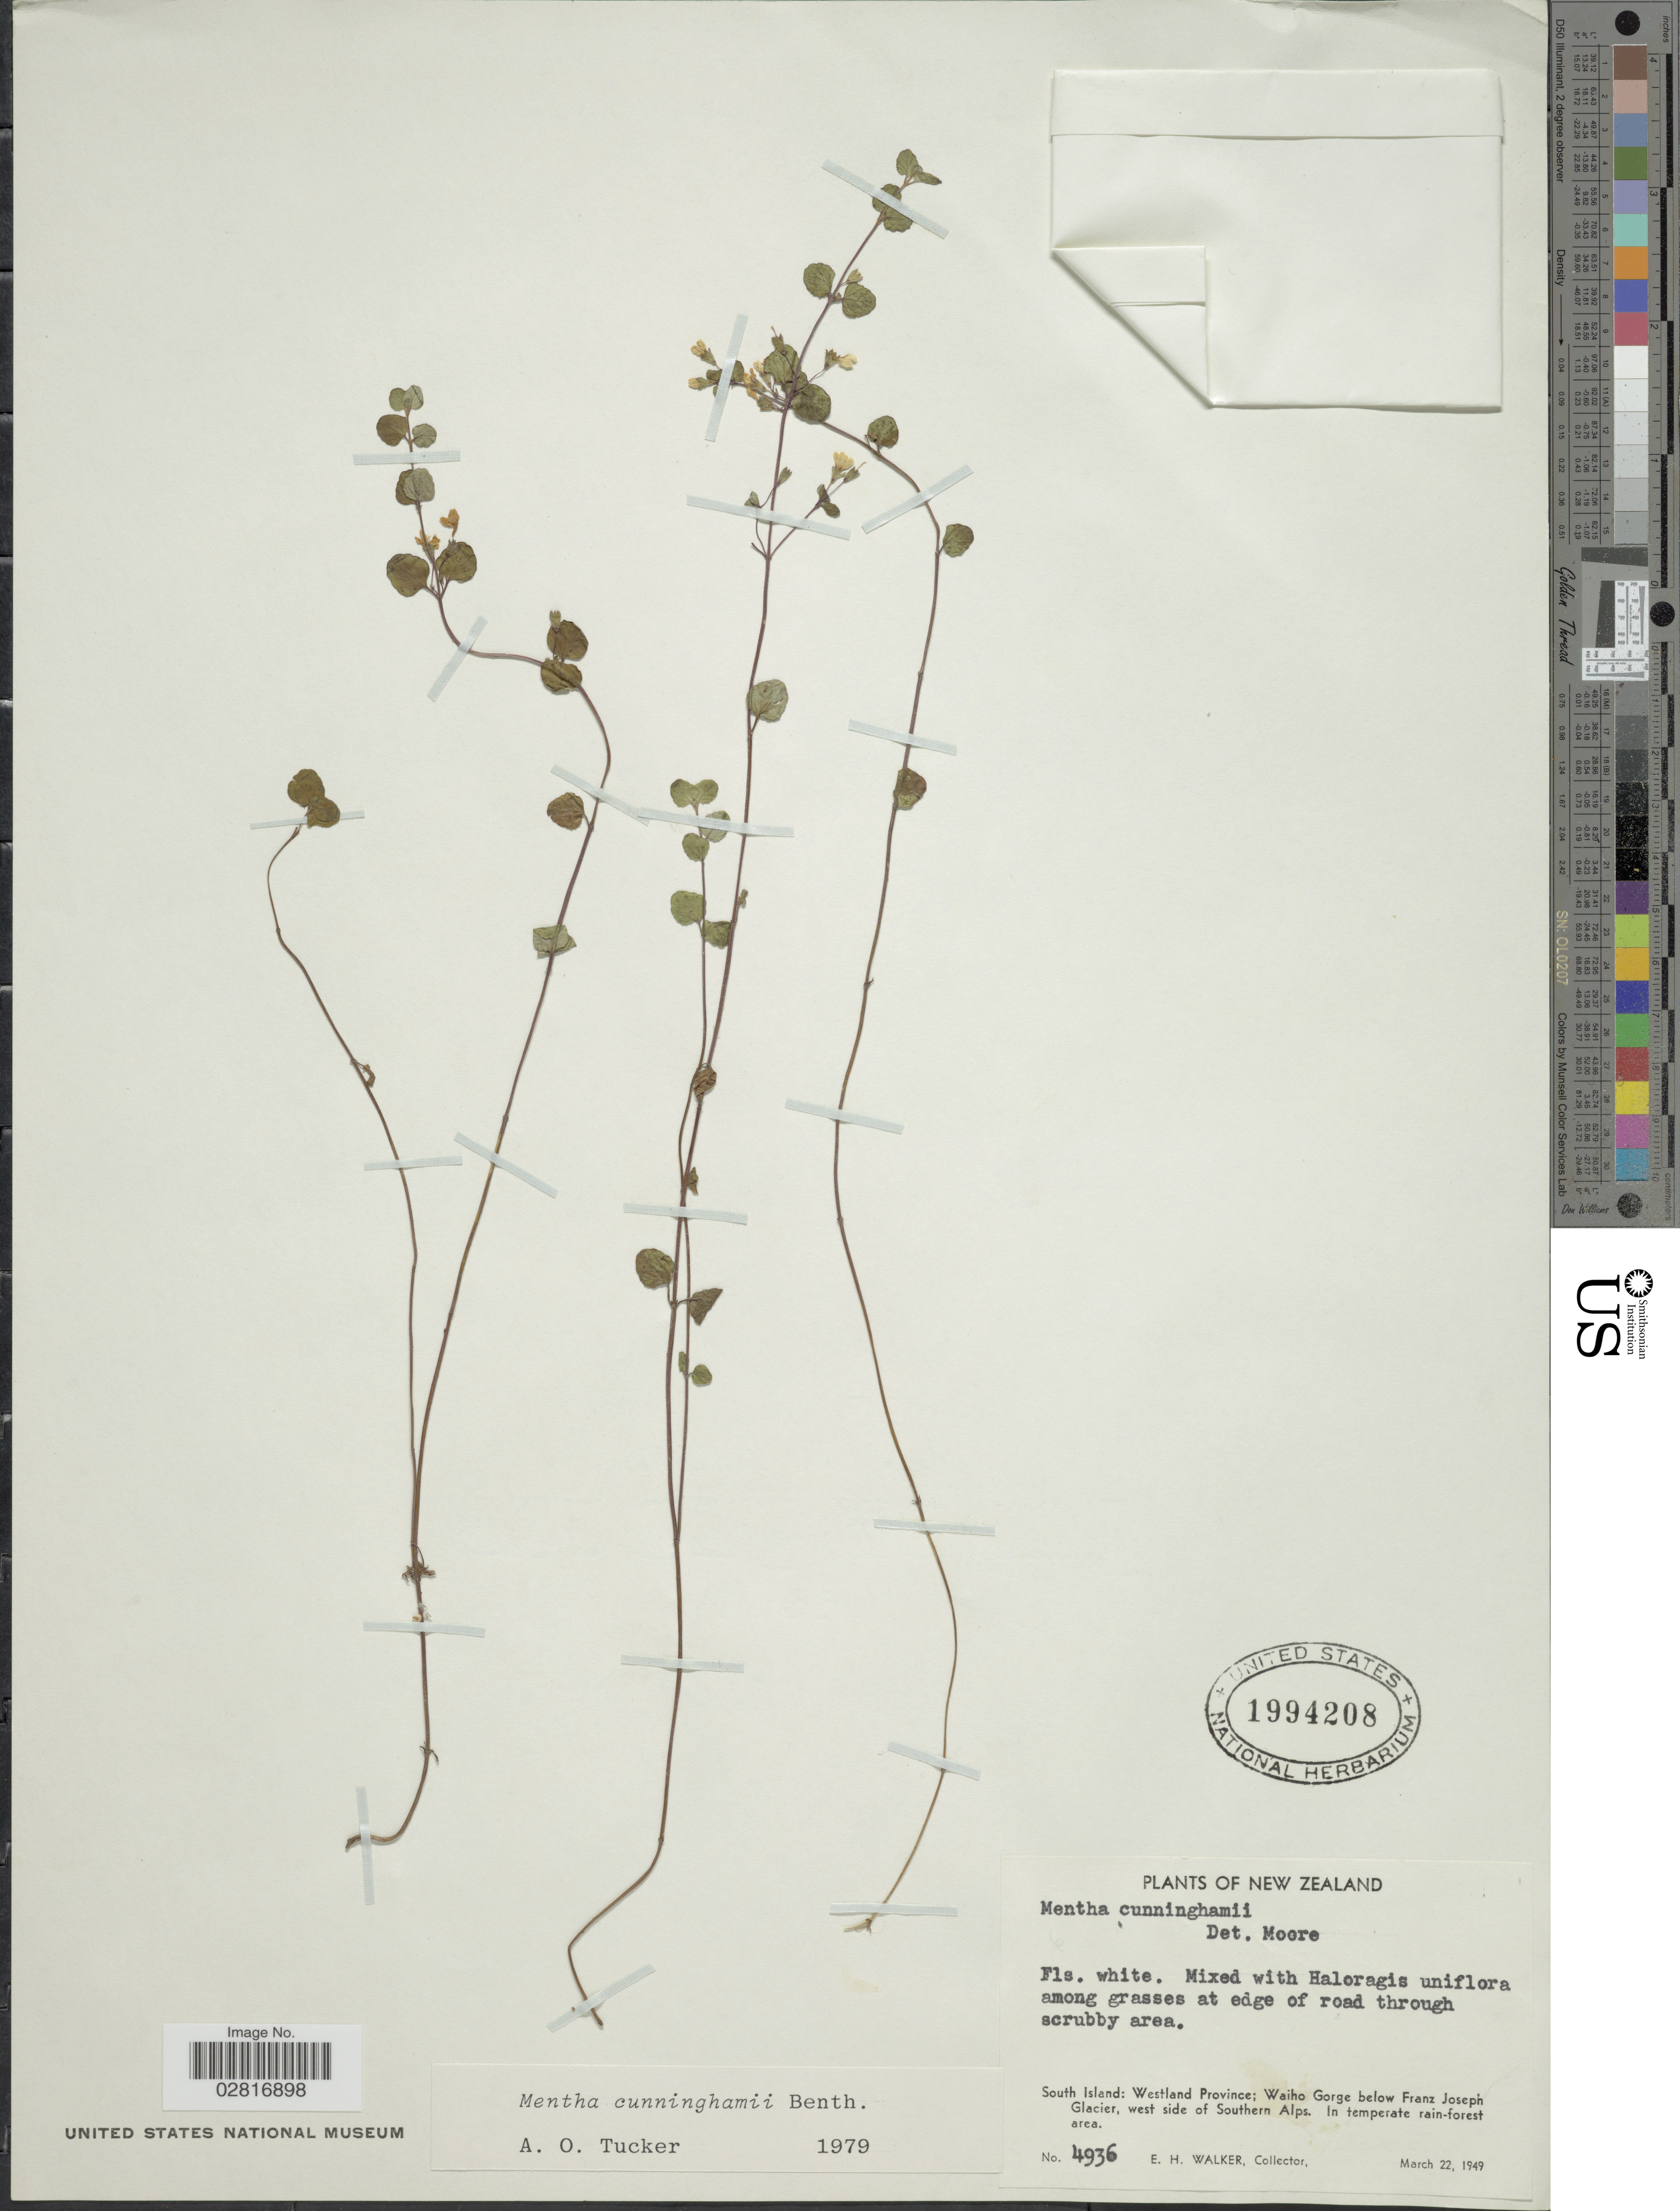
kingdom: Plantae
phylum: Tracheophyta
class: Magnoliopsida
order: Lamiales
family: Lamiaceae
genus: Mentha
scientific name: Mentha cunninghamii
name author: (Benth.) Benth.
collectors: E. H. Walker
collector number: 4936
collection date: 1949-03-22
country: New Zealand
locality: South Island: Westland Province; Waiho Gorge below Franz Joseph Glacier, west side of Southern Alps, In temperate rain-forest area.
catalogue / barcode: US 1994208